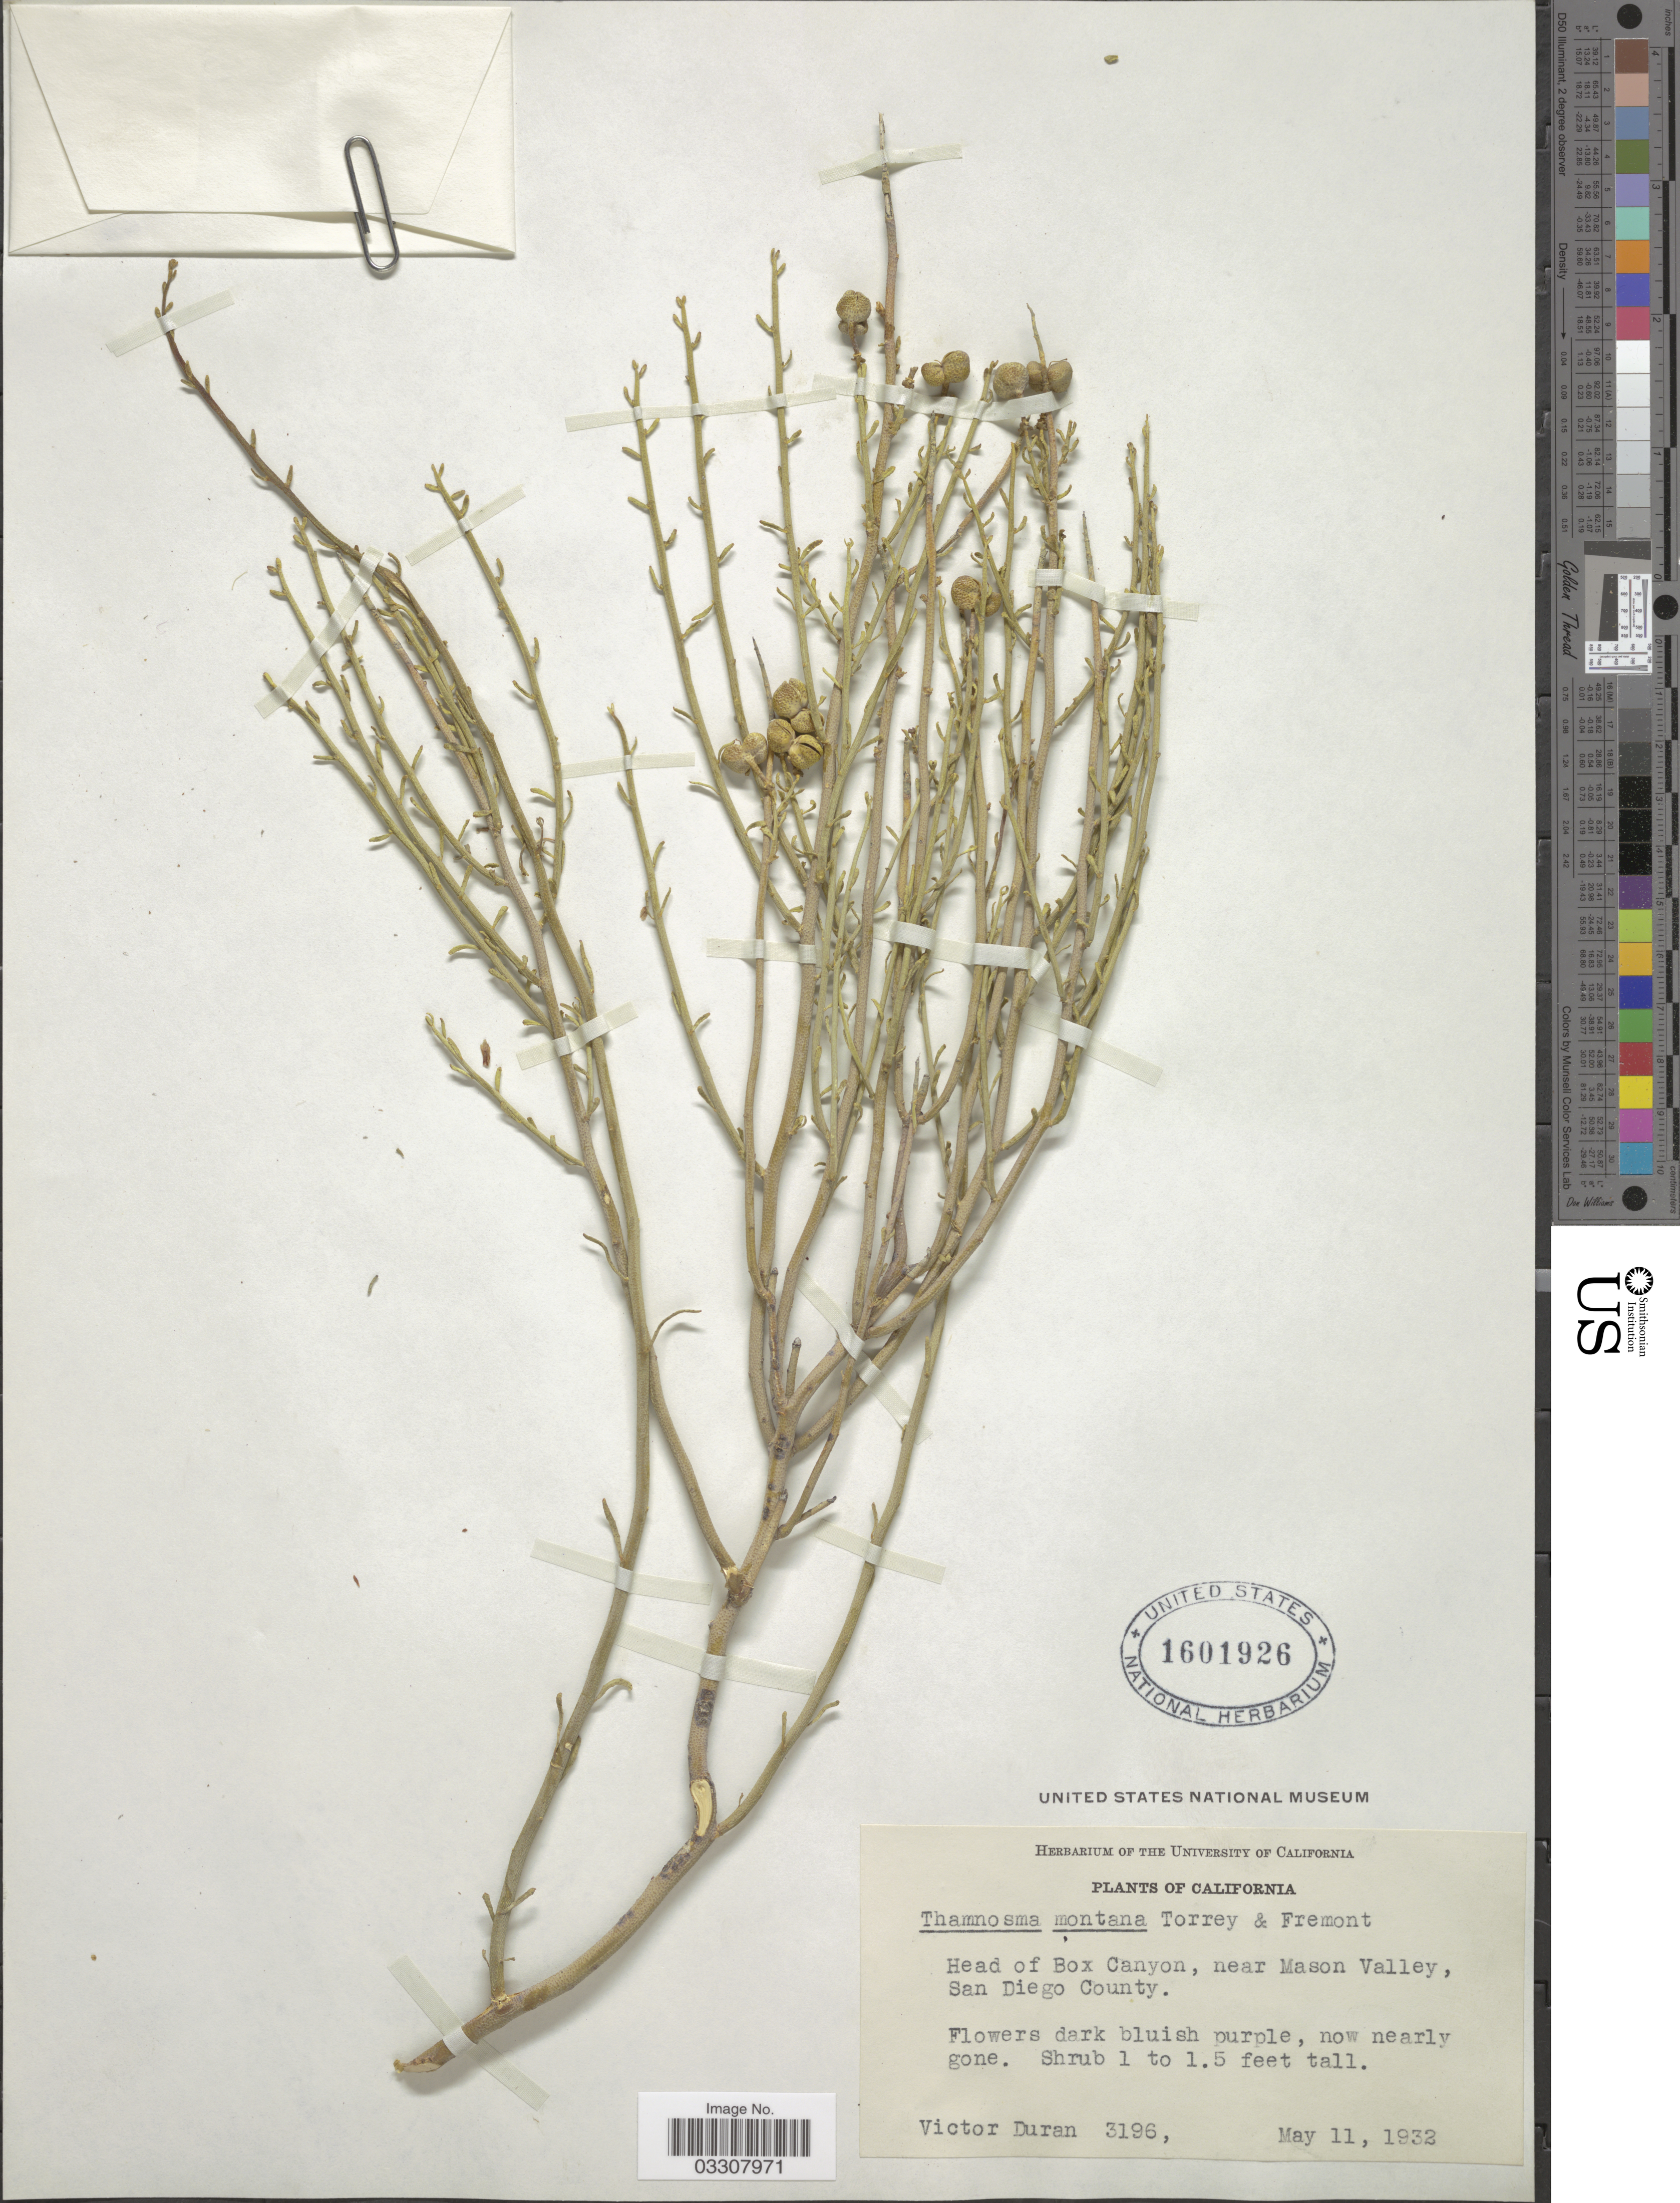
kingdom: Plantae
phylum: Tracheophyta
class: Magnoliopsida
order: Sapindales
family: Rutaceae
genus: Thamnosma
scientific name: Thamnosma montana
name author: Torr. & Frém.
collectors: V. Duran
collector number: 3196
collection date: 1932-05-11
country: United States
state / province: California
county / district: San Diego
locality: Head of Box Canyon, near Mason Valley, San Diego County.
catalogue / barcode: US 1601926